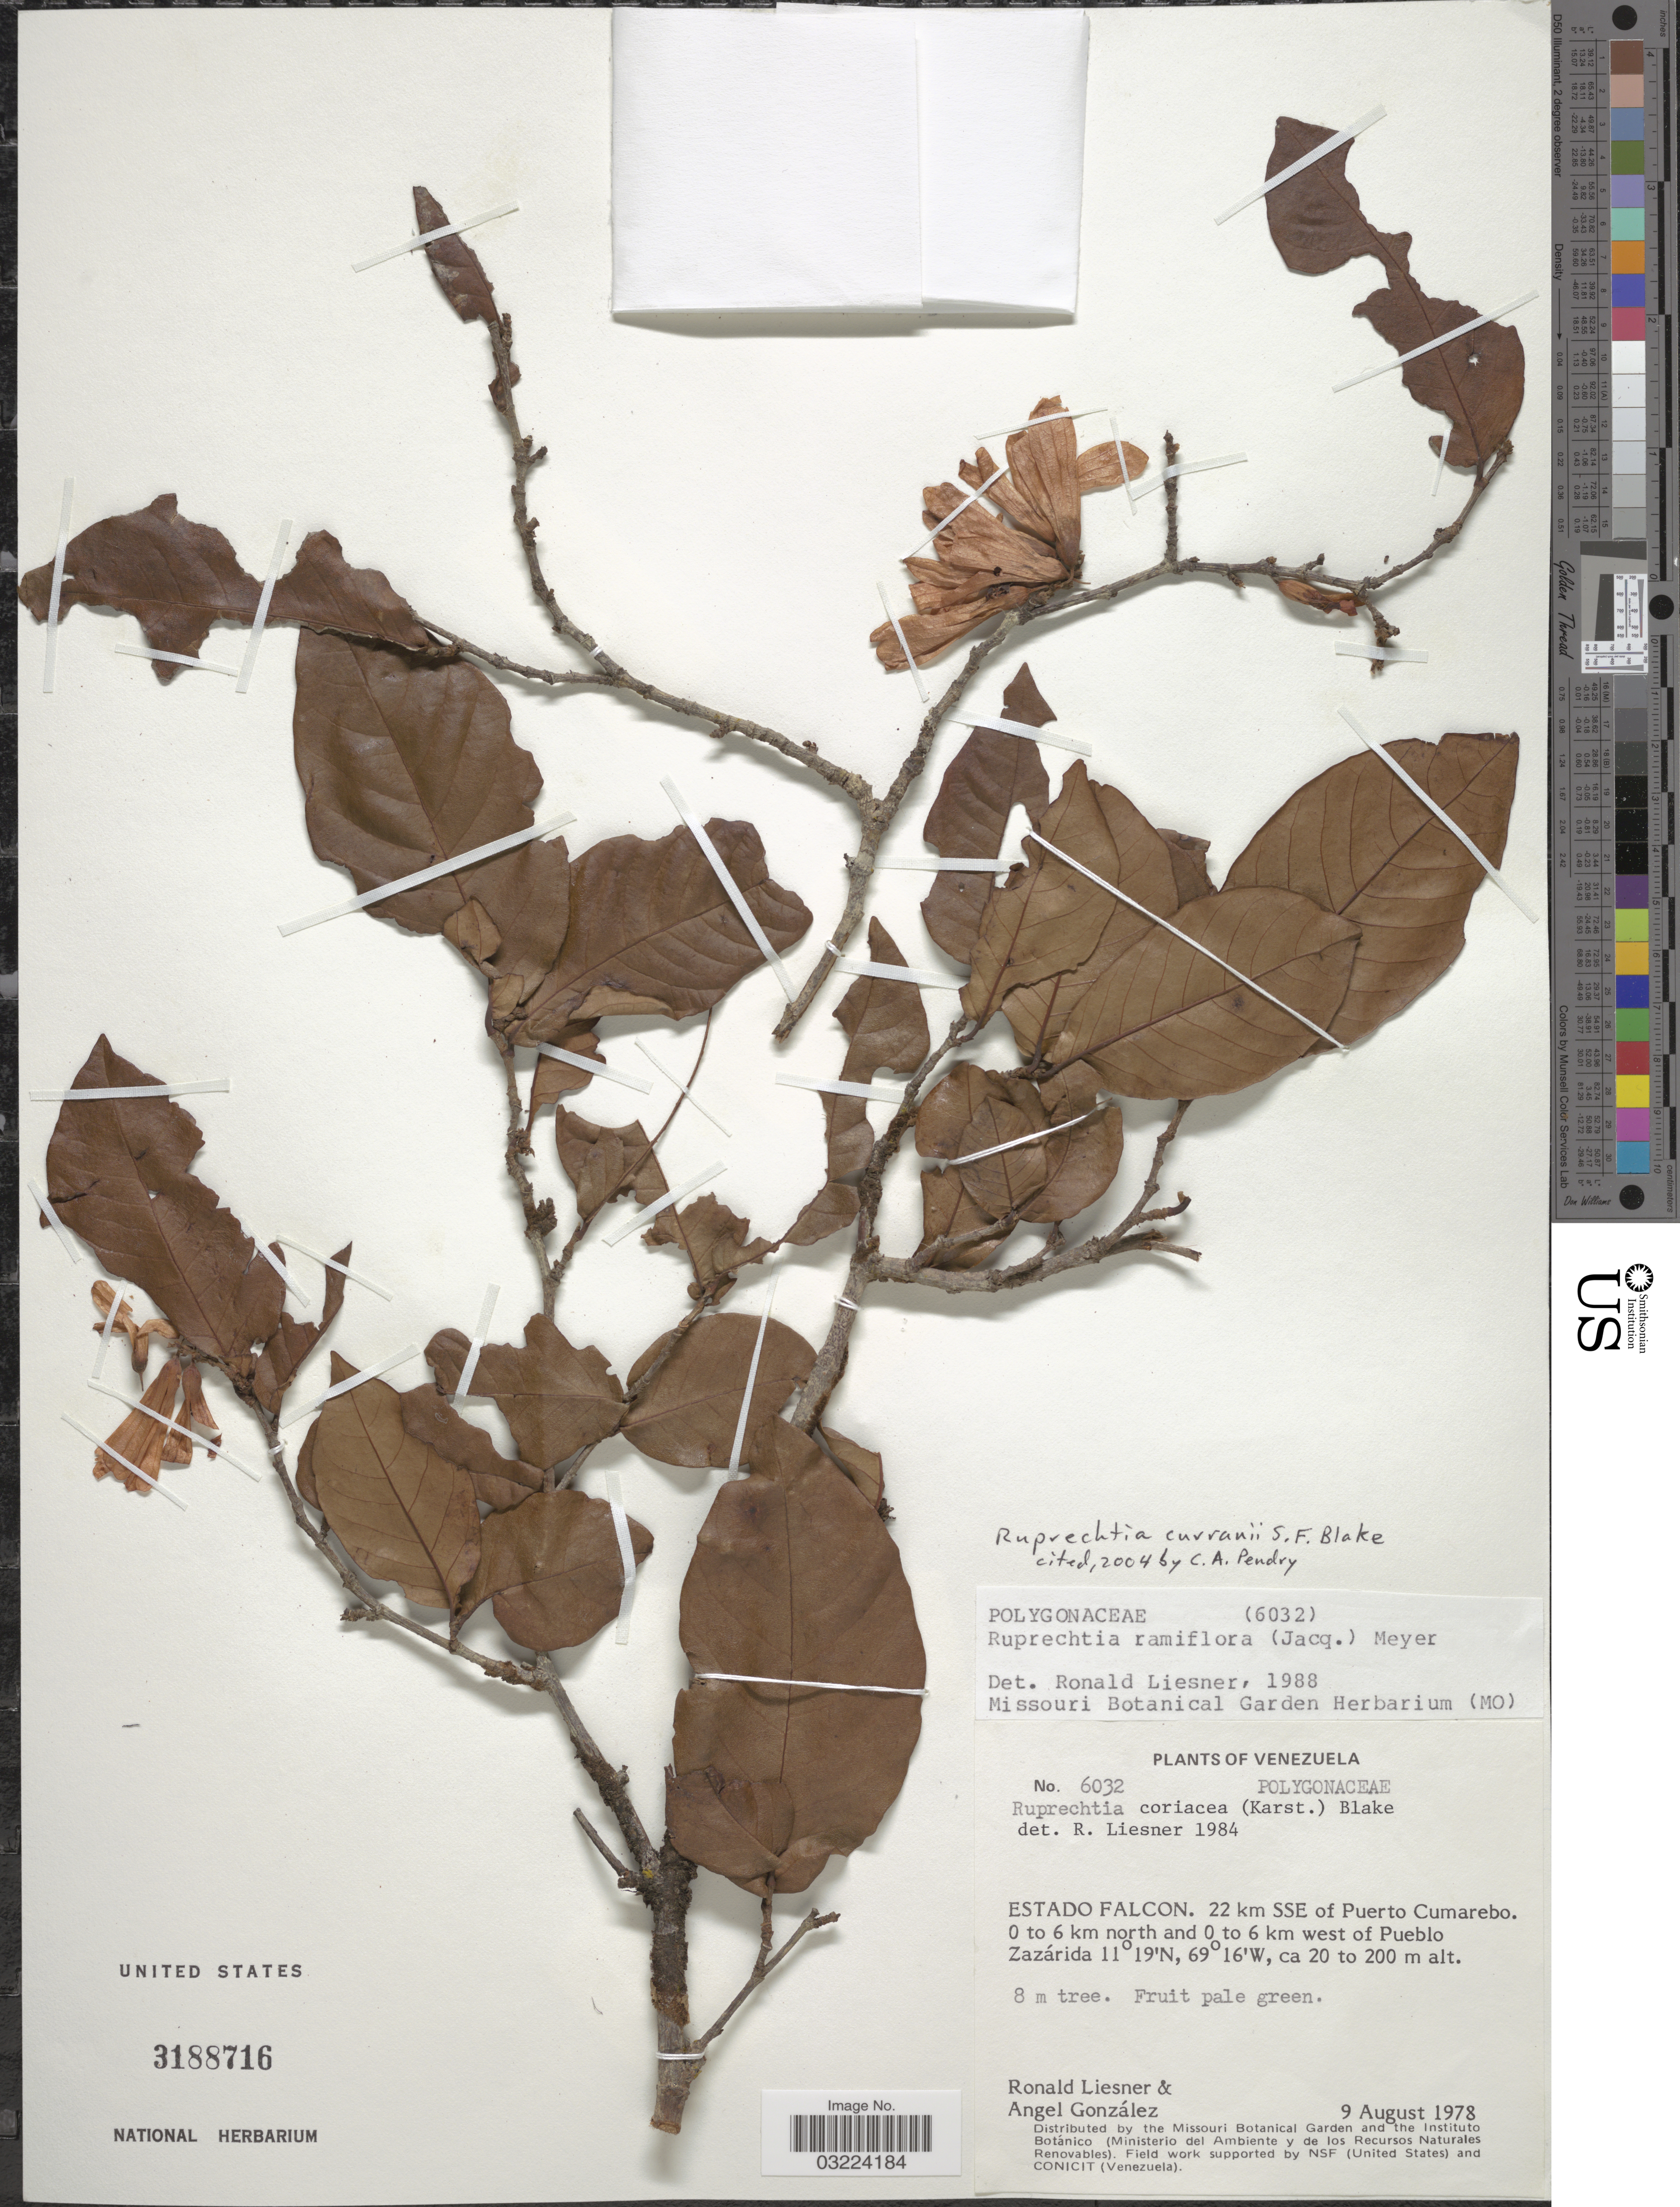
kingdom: Plantae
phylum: Tracheophyta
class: Magnoliopsida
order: Caryophyllales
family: Polygonaceae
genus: Ruprechtia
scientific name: Ruprechtia curranii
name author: S.F. Blake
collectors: R. L. Liesner & A. C. González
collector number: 6032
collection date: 1978-08-09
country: Venezuela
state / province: Falcón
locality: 22 km SSE of Puerto Cumarebo. 0 to 6 km north and 0 to 6 km west of Pueblo Zazárida.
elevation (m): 200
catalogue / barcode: US 3188716